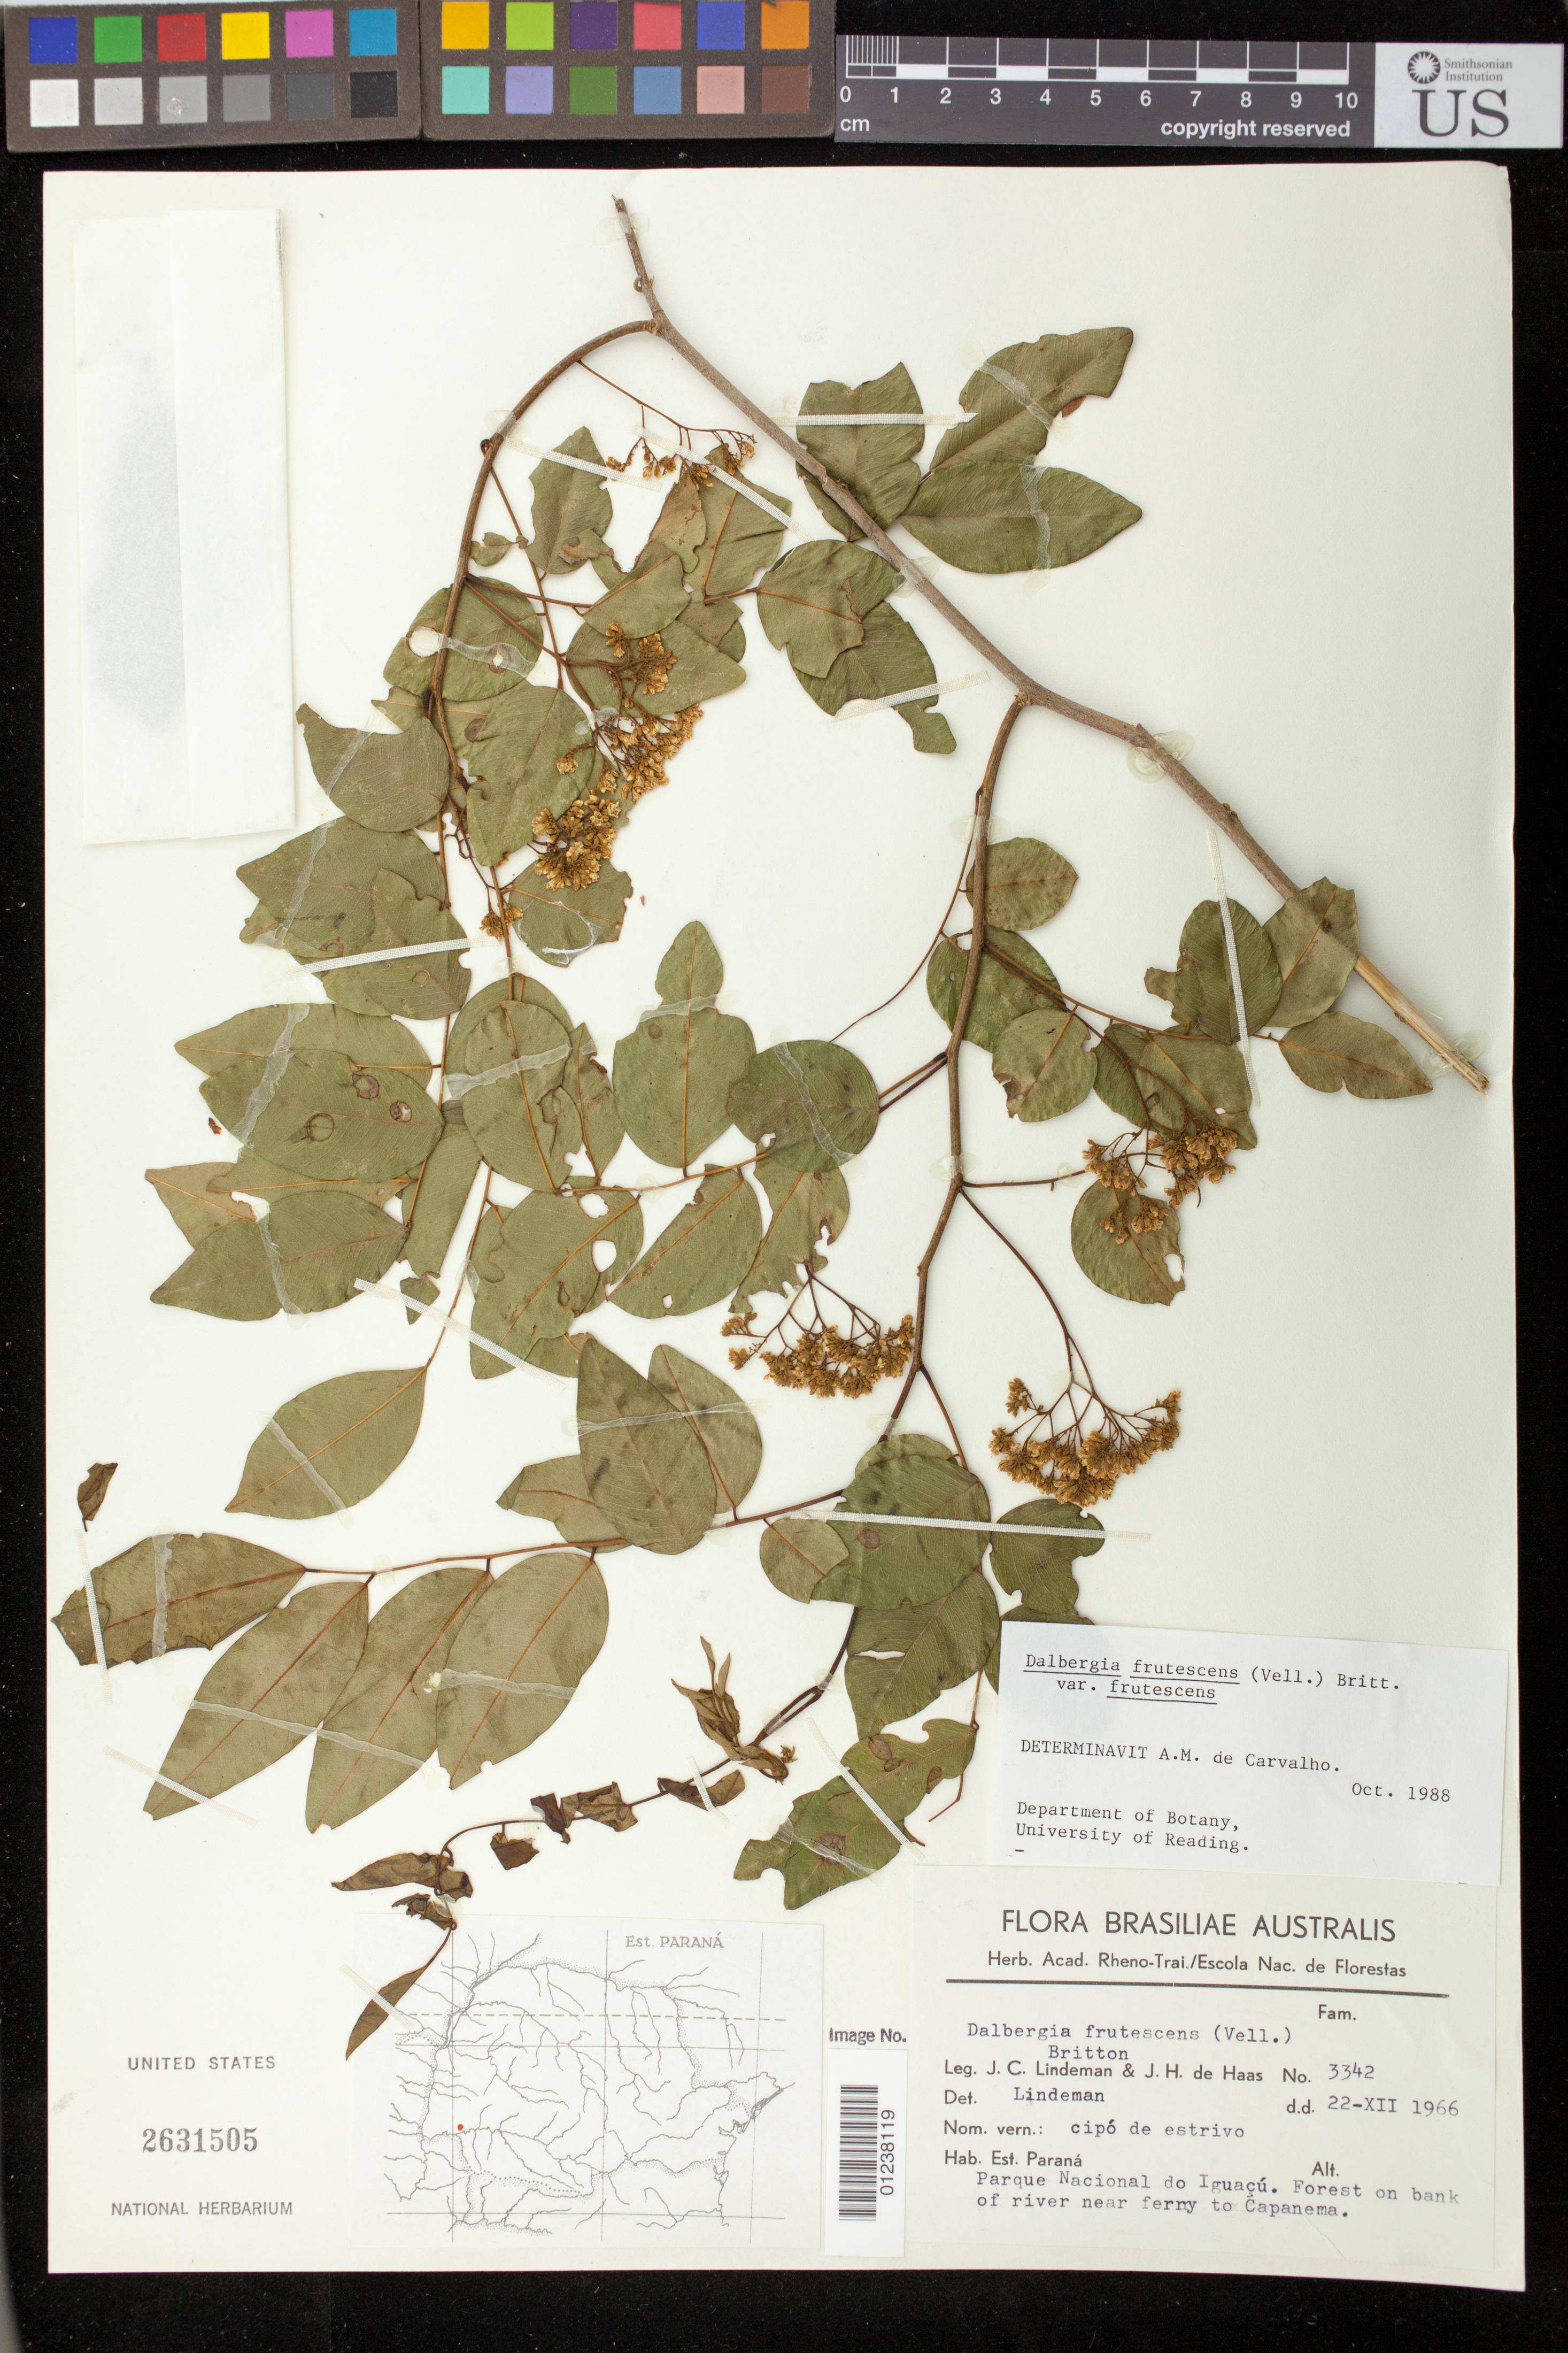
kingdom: Plantae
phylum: Tracheophyta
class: Magnoliopsida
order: Fabales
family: Fabaceae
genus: Dalbergia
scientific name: Dalbergia frutescens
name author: (Vell.) Britton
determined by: Lindeman, J. C.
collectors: J. C. Lindeman & J. de Hass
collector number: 3342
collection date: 1966-12-22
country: Brazil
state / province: Paraná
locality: Parque Nacional do Iguaçú. Forest on bank of river near ferry to Capanema.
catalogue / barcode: US 2631505